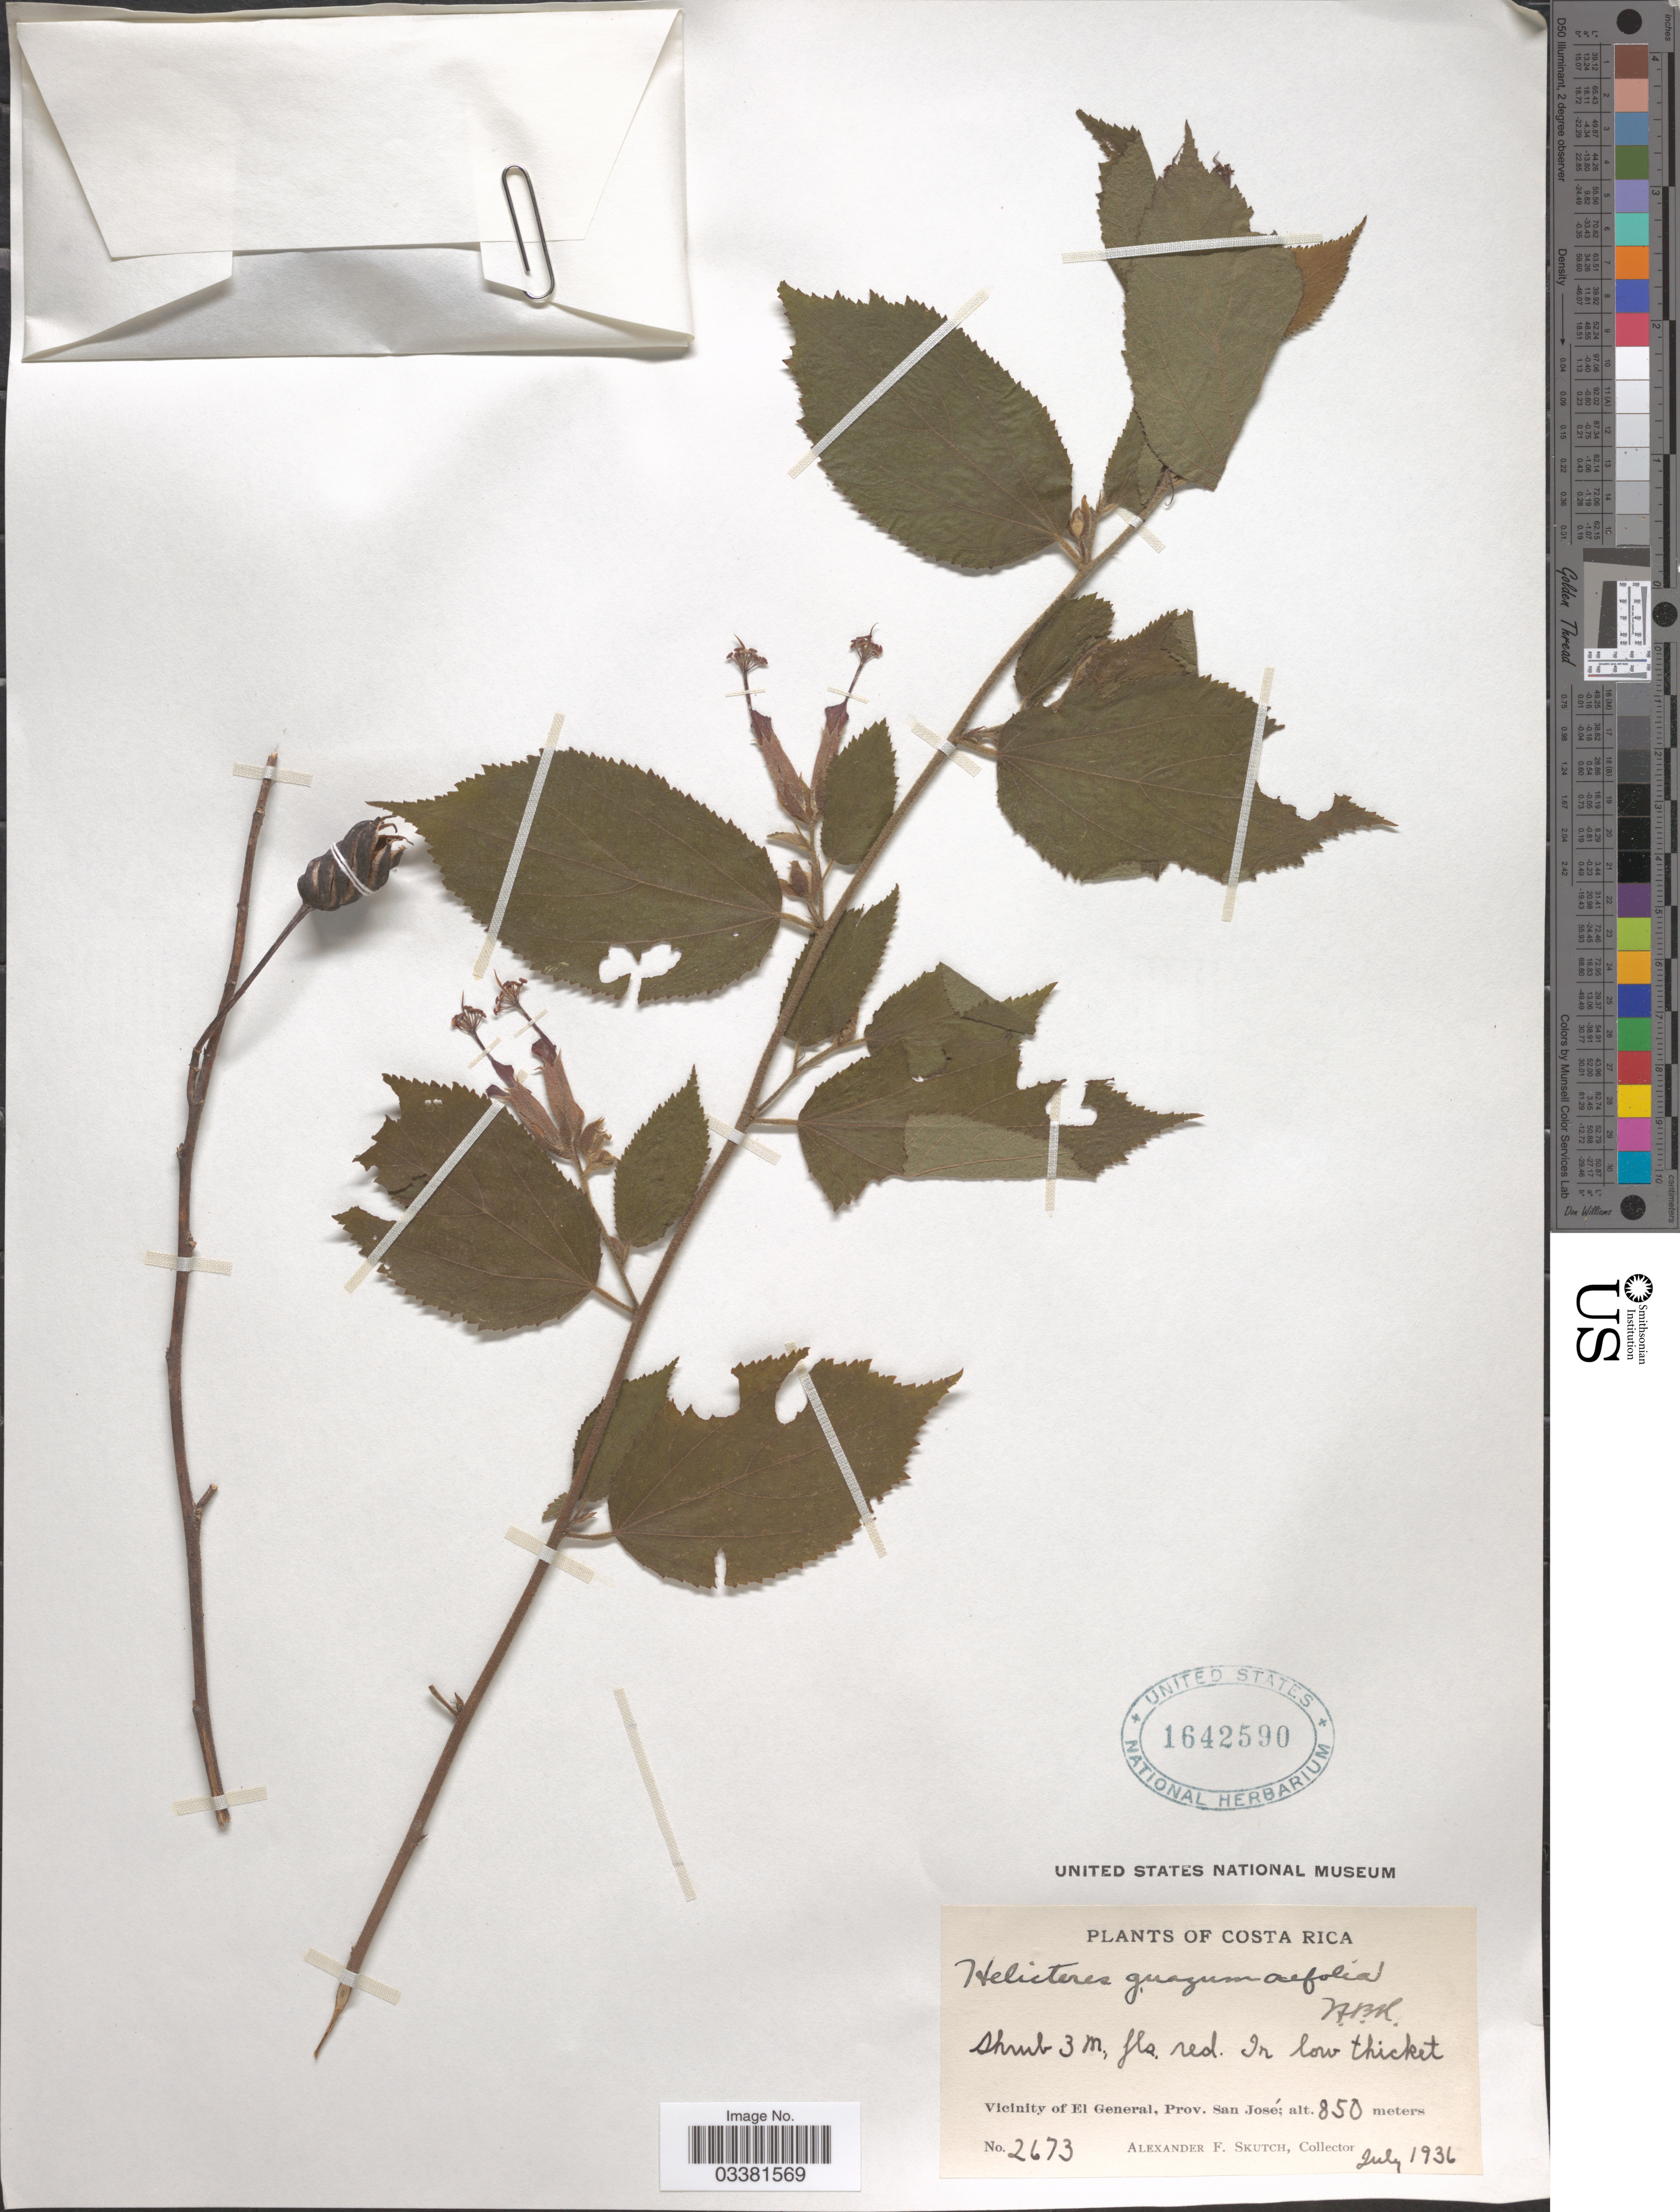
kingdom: Plantae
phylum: Tracheophyta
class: Magnoliopsida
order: Malvales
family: Malvaceae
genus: Helicteres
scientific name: Helicteres guazumifolia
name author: Kunth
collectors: A. F. Skutch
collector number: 2673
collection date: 1936-07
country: Costa Rica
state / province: San José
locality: Vicinity of El General.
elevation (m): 850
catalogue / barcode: US 1642590